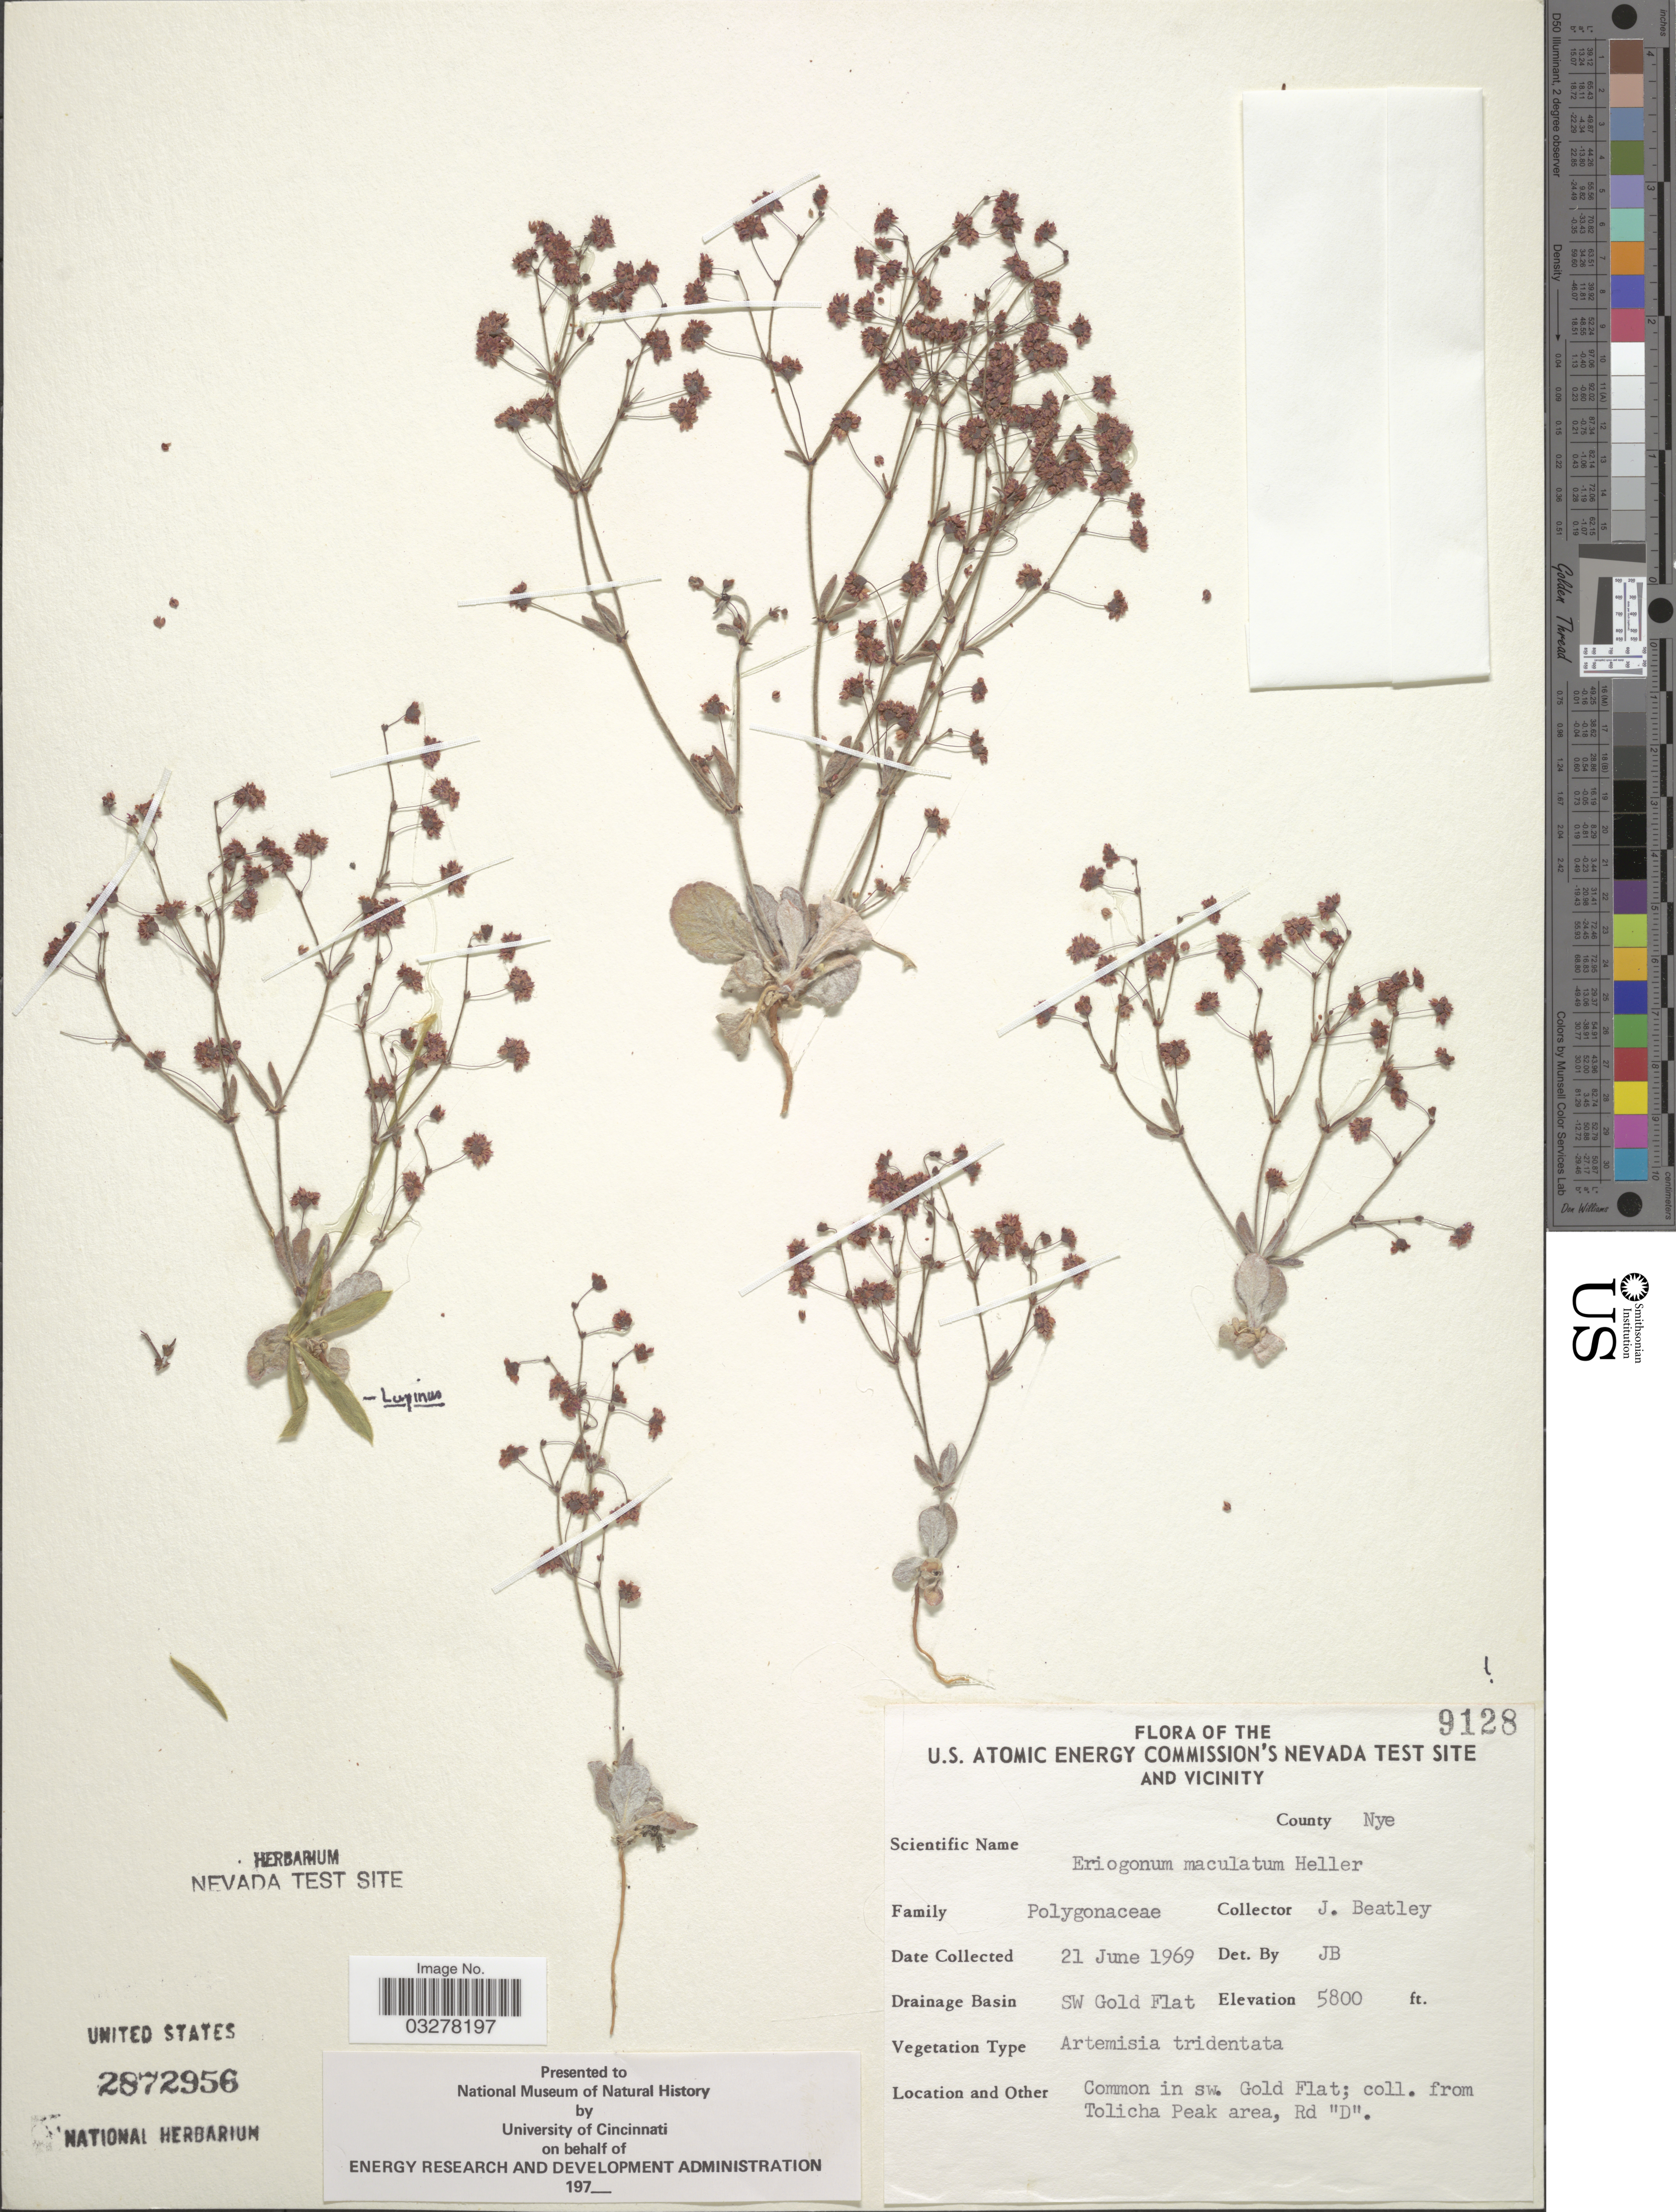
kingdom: Plantae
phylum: Tracheophyta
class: Magnoliopsida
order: Caryophyllales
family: Polygonaceae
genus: Eriogonum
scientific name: Eriogonum maculatum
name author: A. Heller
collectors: J. C. Beatley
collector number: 9128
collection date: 1969-06-21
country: United States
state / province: Nevada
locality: The U.S. Atomic Energy Commission's Nevada Test Site and Vicinity. County Nye. Drainage Basin SW Gold Flat. Sw. Gold Flat; Tolicha Peak area, Rd "D".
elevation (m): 1768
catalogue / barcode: US 2872956